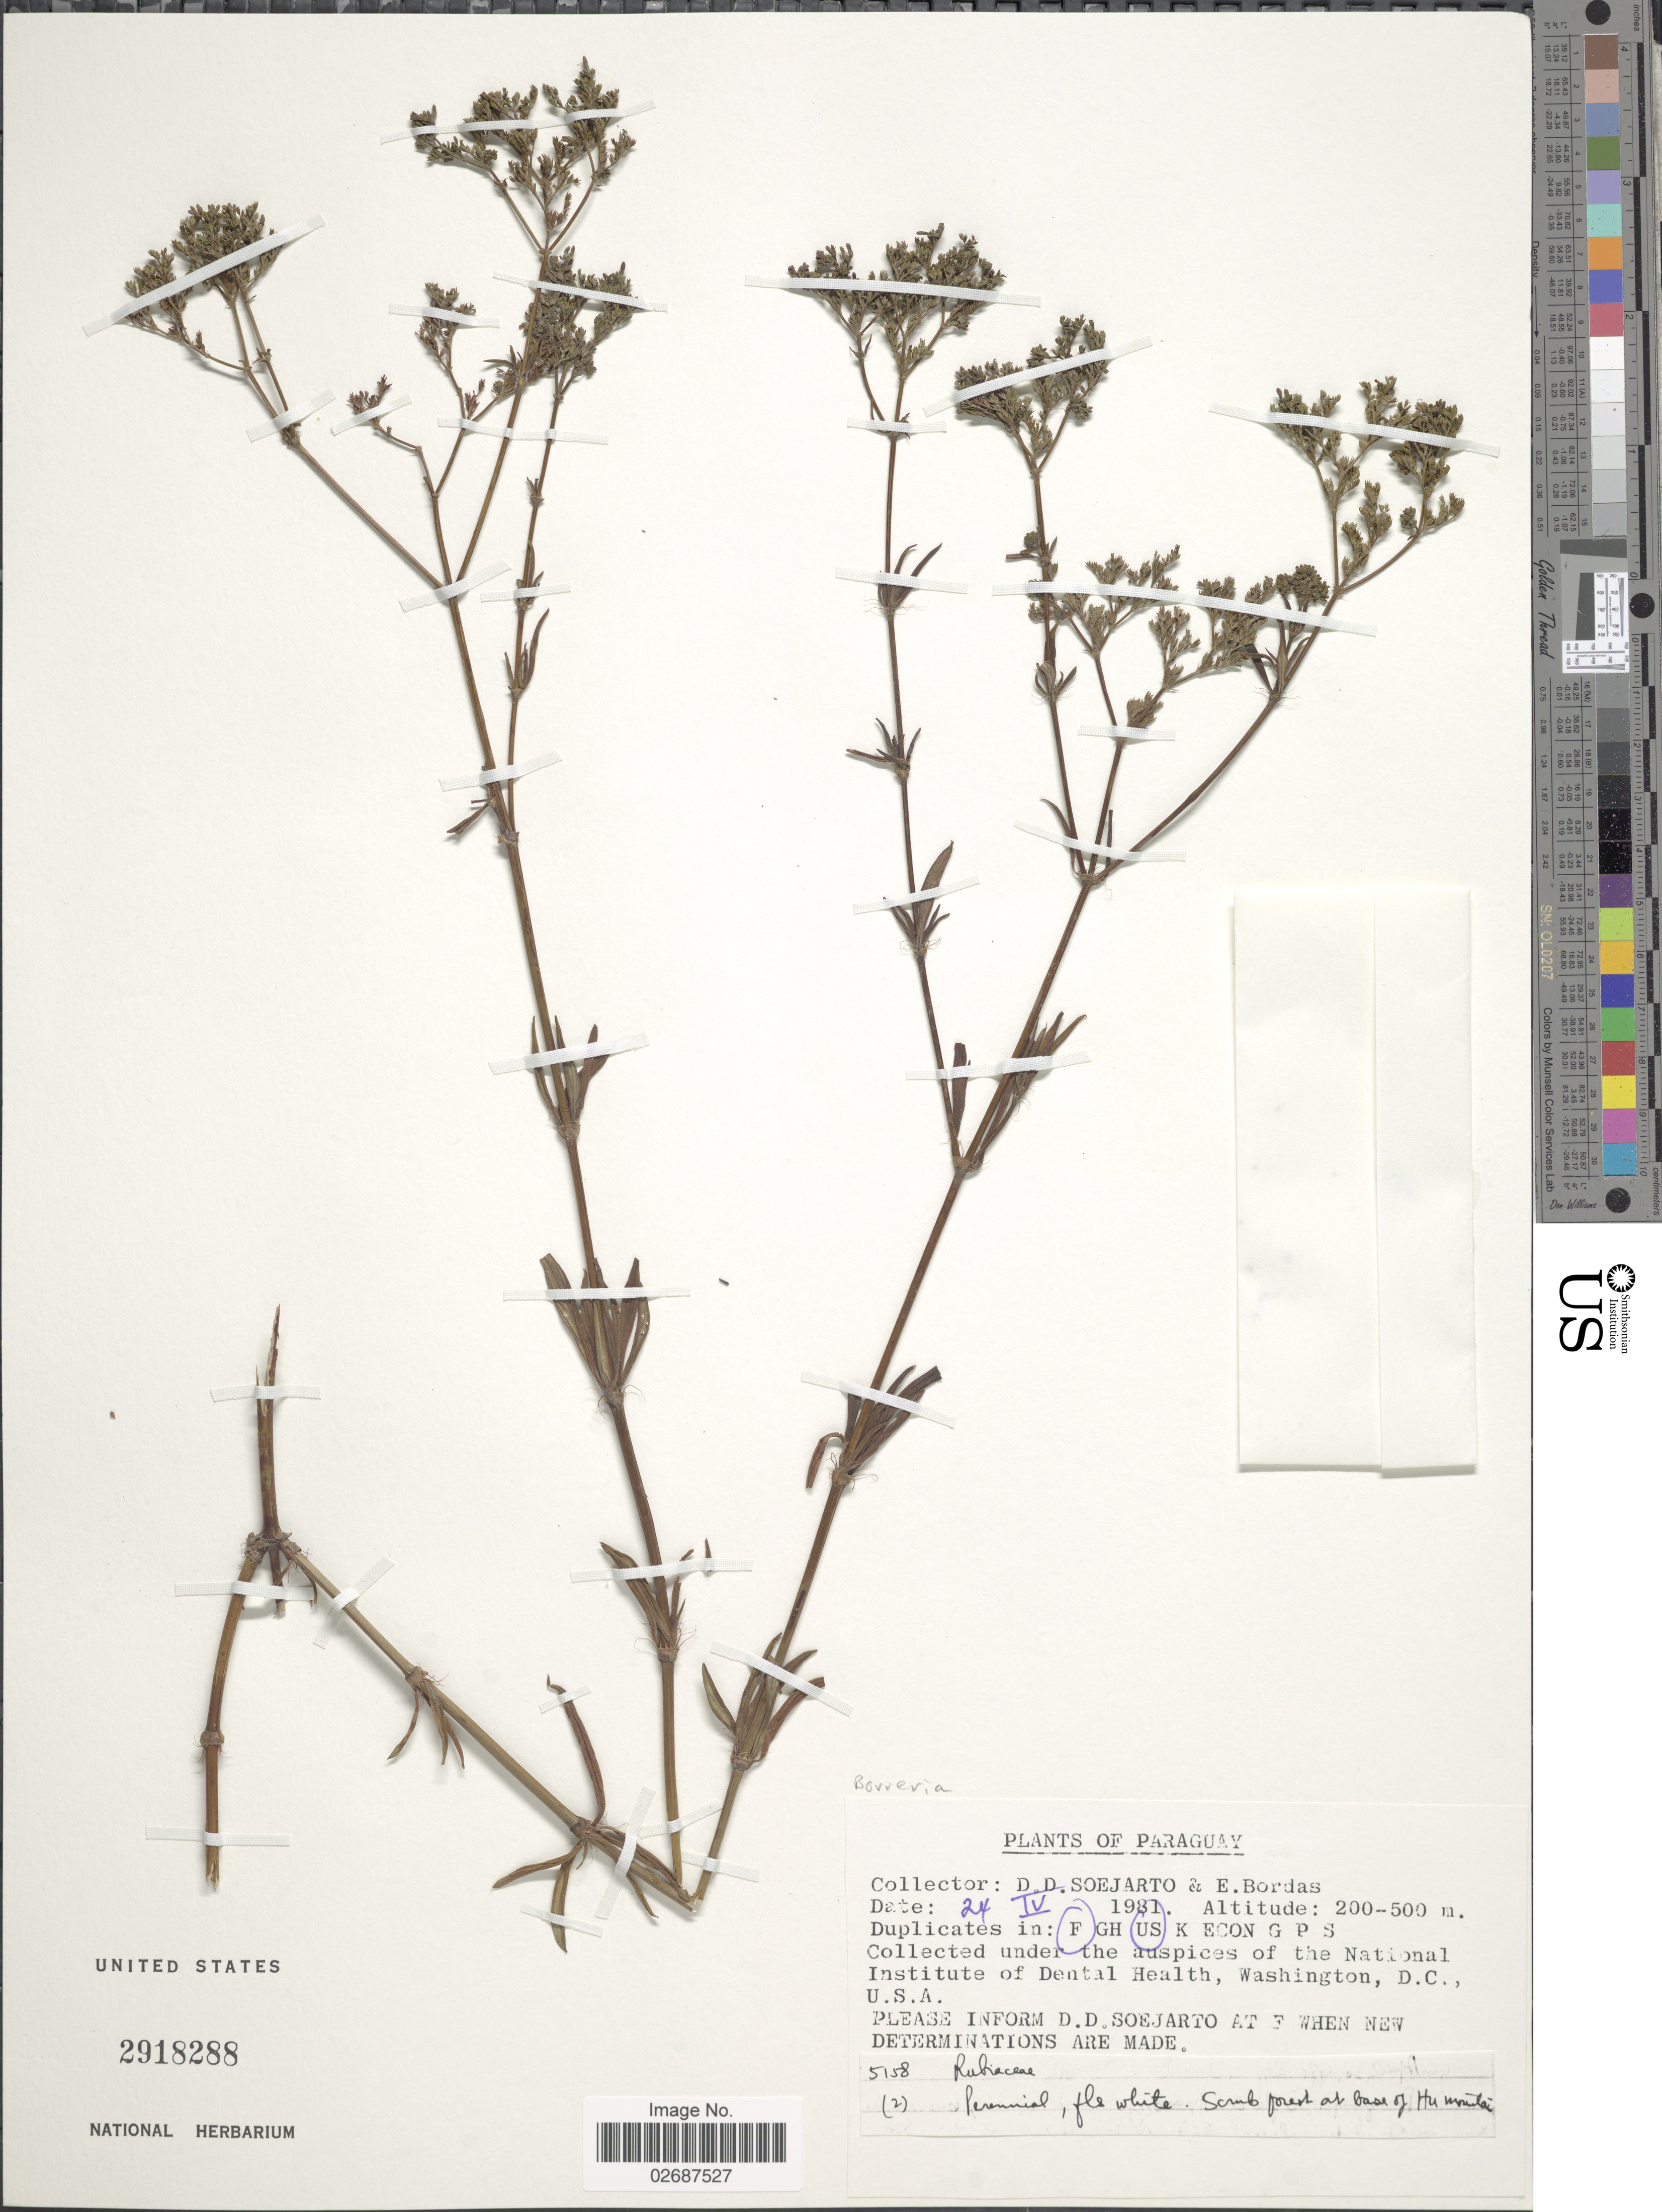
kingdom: Plantae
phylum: Tracheophyta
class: Magnoliopsida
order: Gentianales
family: Rubiaceae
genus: Galianthe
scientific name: Galianthe laxa subsp. paraguariensis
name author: (Chodat) E.L. Cabral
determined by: Florentin, Mariela Nunez, (CTES), Instituto de Botanica del Nordeste (ARGENTINA)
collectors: E. Bordas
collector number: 5158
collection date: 1981-04-24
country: Paraguay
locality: Scrub forest at base of Hu mountain.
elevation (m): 200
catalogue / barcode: US 2918288